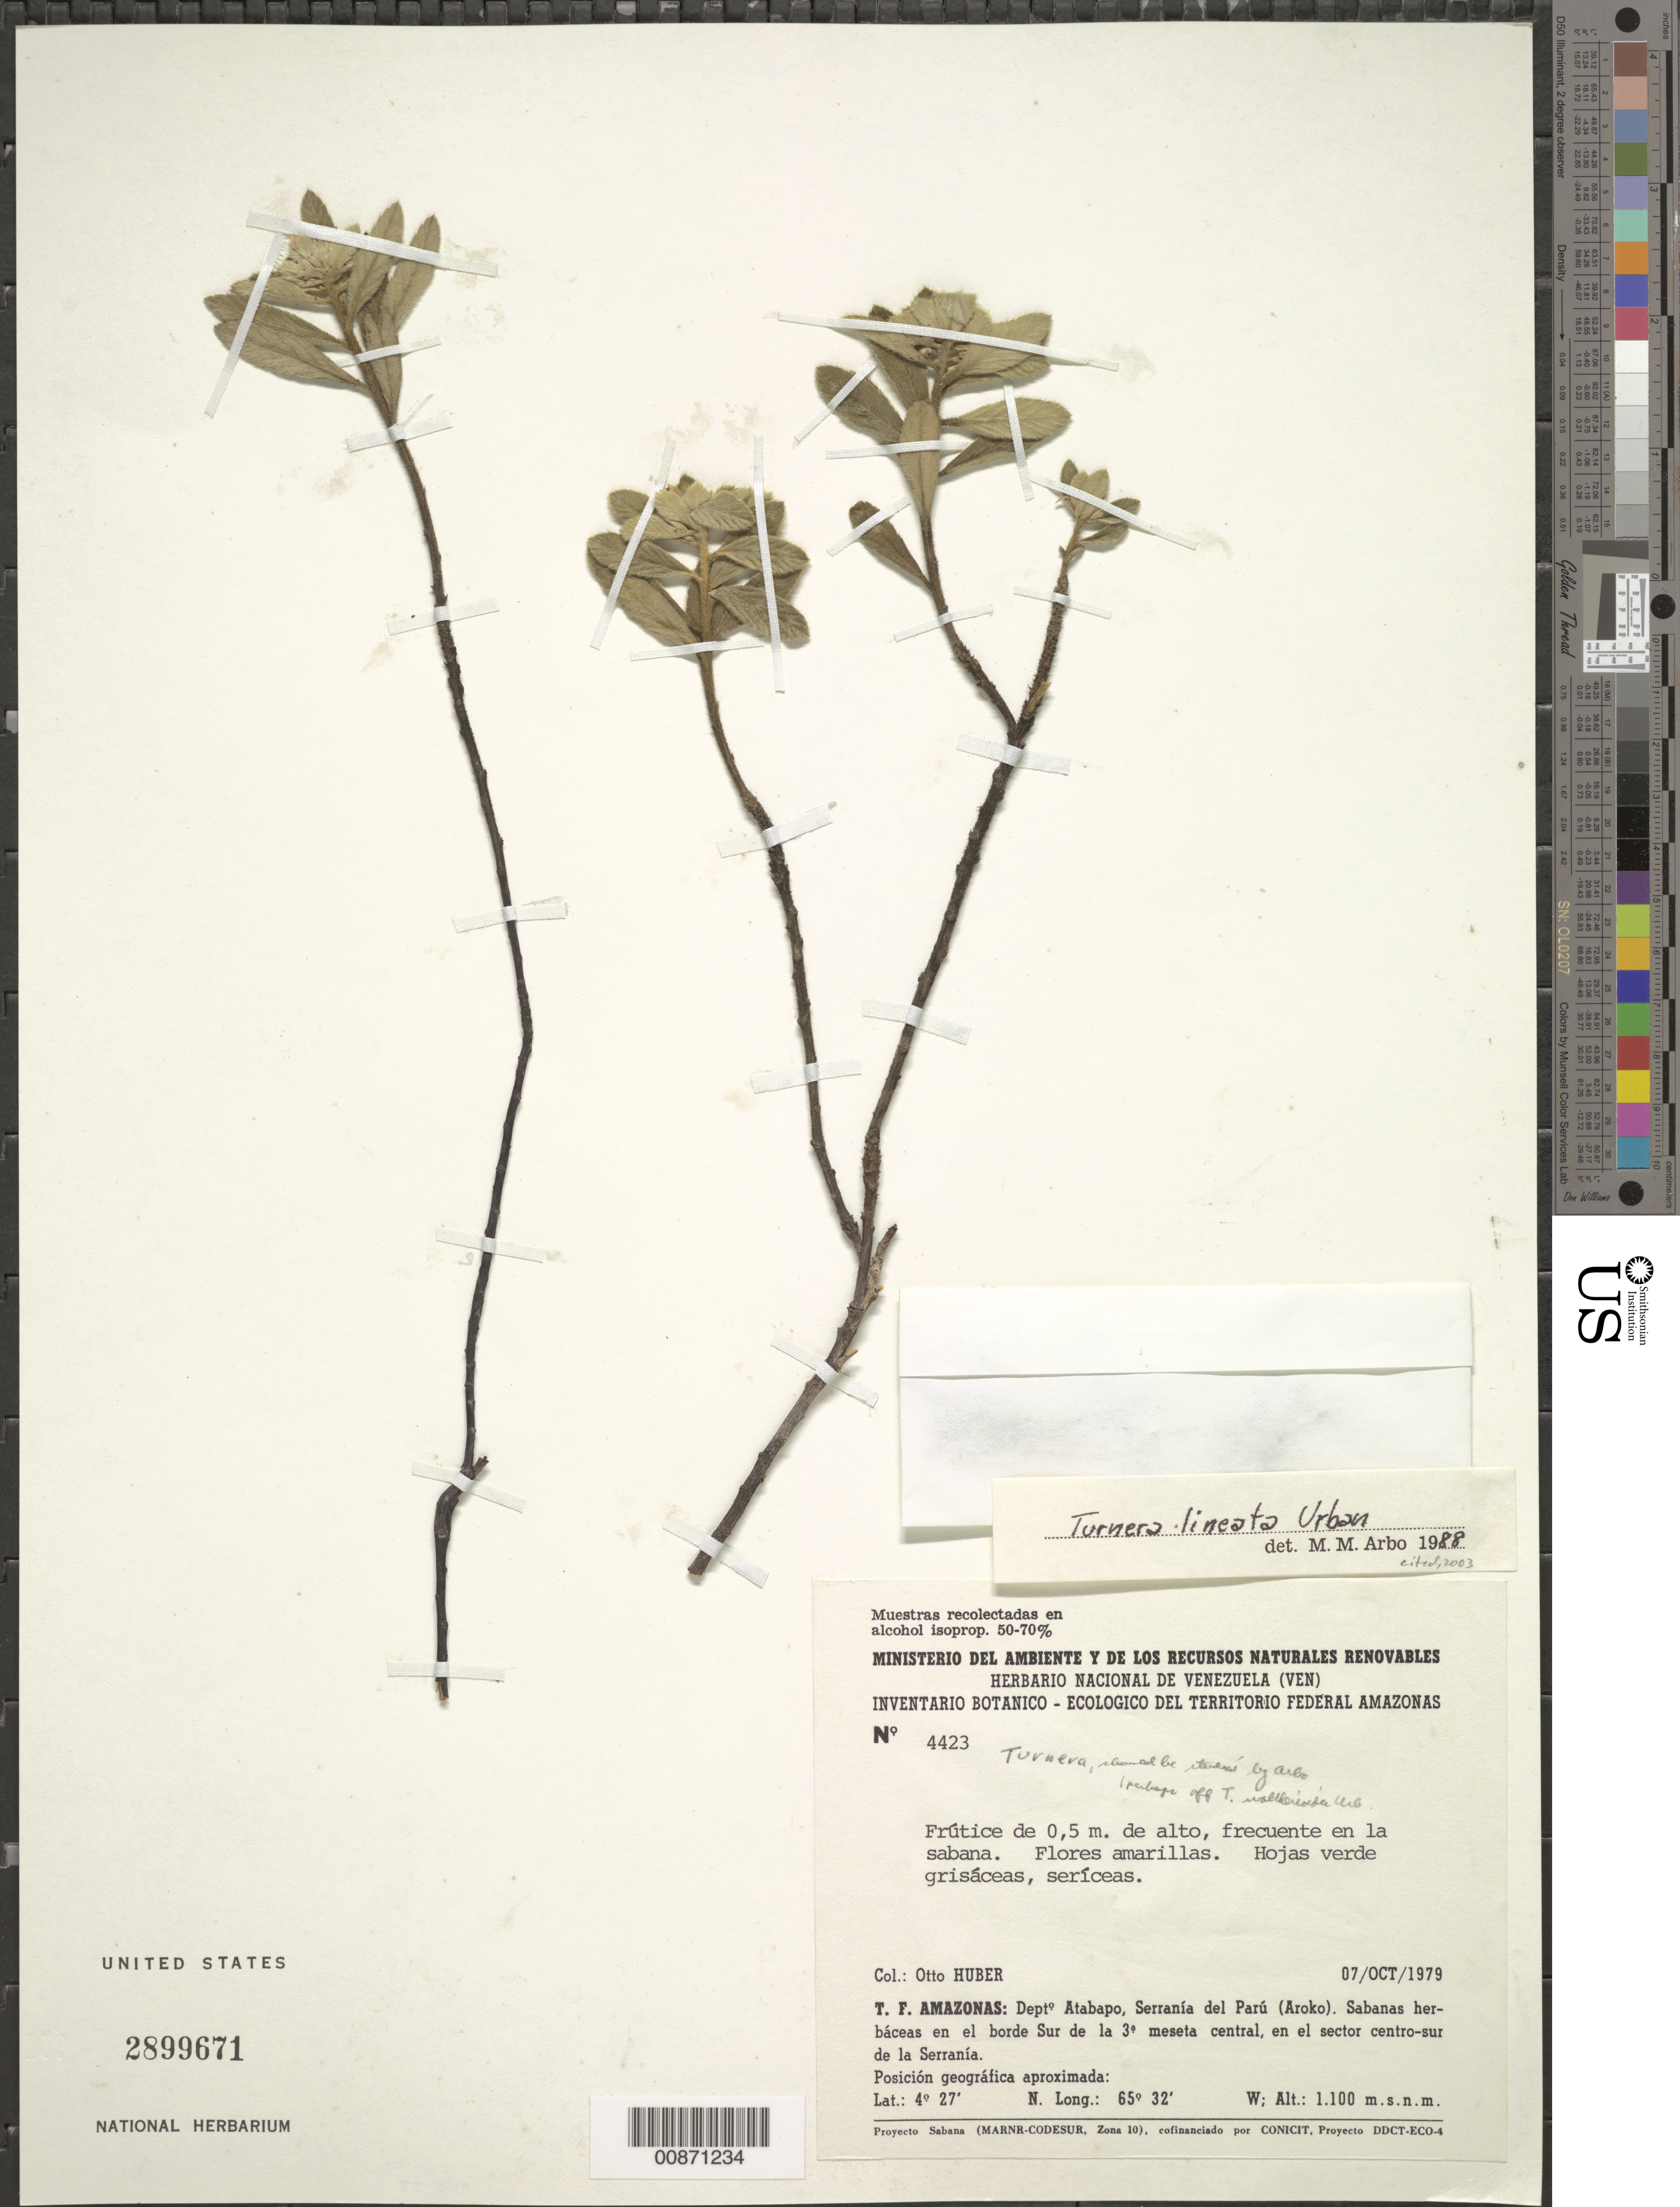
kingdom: Plantae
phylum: Tracheophyta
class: Magnoliopsida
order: Malpighiales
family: Turneraceae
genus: Turnera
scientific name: Turnera lineata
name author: Urb.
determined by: Arbo, M. M.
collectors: O. Huber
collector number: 4423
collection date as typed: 7-Oct-79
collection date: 1979-10-07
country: Venezuela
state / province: Amazonas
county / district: Atabapo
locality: Serranía del Parú (Aroko); en el borde Sur de la 3rd meseta central, en el sector centro-sur de la Serrania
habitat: Sabanas herbaceas; en la sabana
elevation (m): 1100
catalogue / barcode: US 2899671